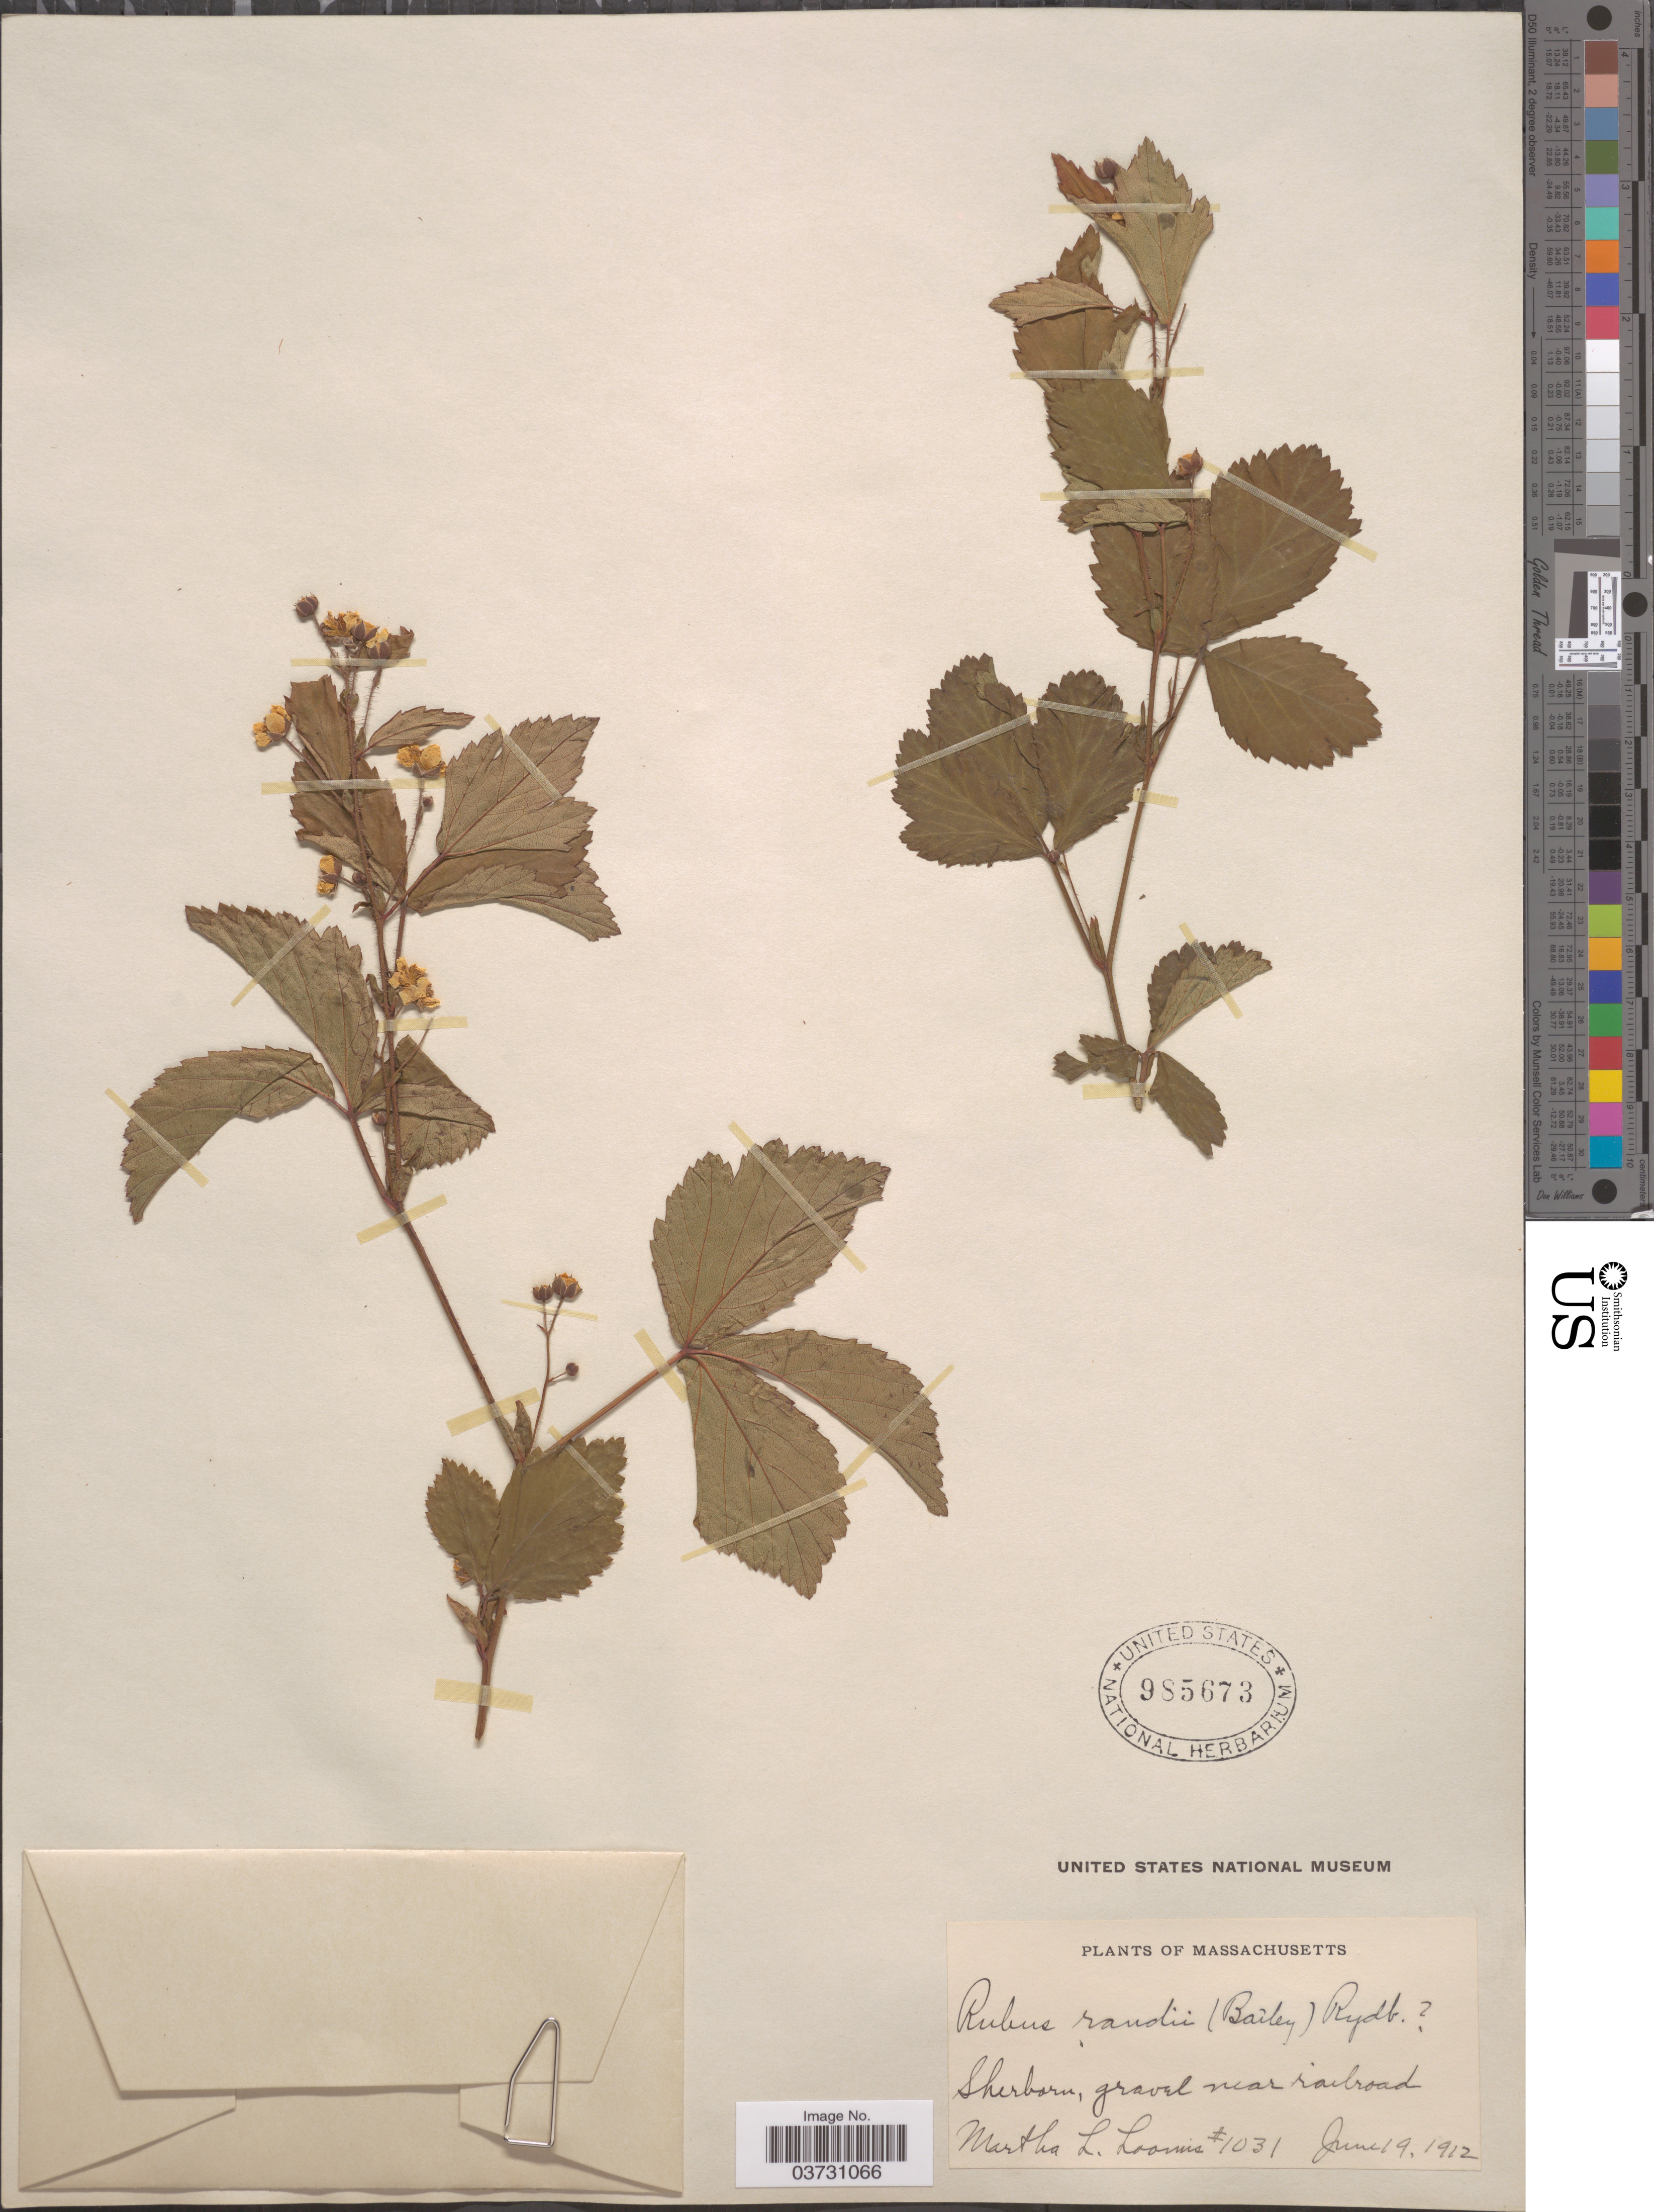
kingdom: Plantae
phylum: Tracheophyta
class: Magnoliopsida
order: Rosales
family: Rosaceae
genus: Rubus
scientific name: Rubus randii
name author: (L.H. Bailey) Rydb.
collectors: M. L. Loomis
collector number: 1031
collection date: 1912-06-19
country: United States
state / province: Massachusetts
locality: Sherborn, gravel near railroad.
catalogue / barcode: US 985673